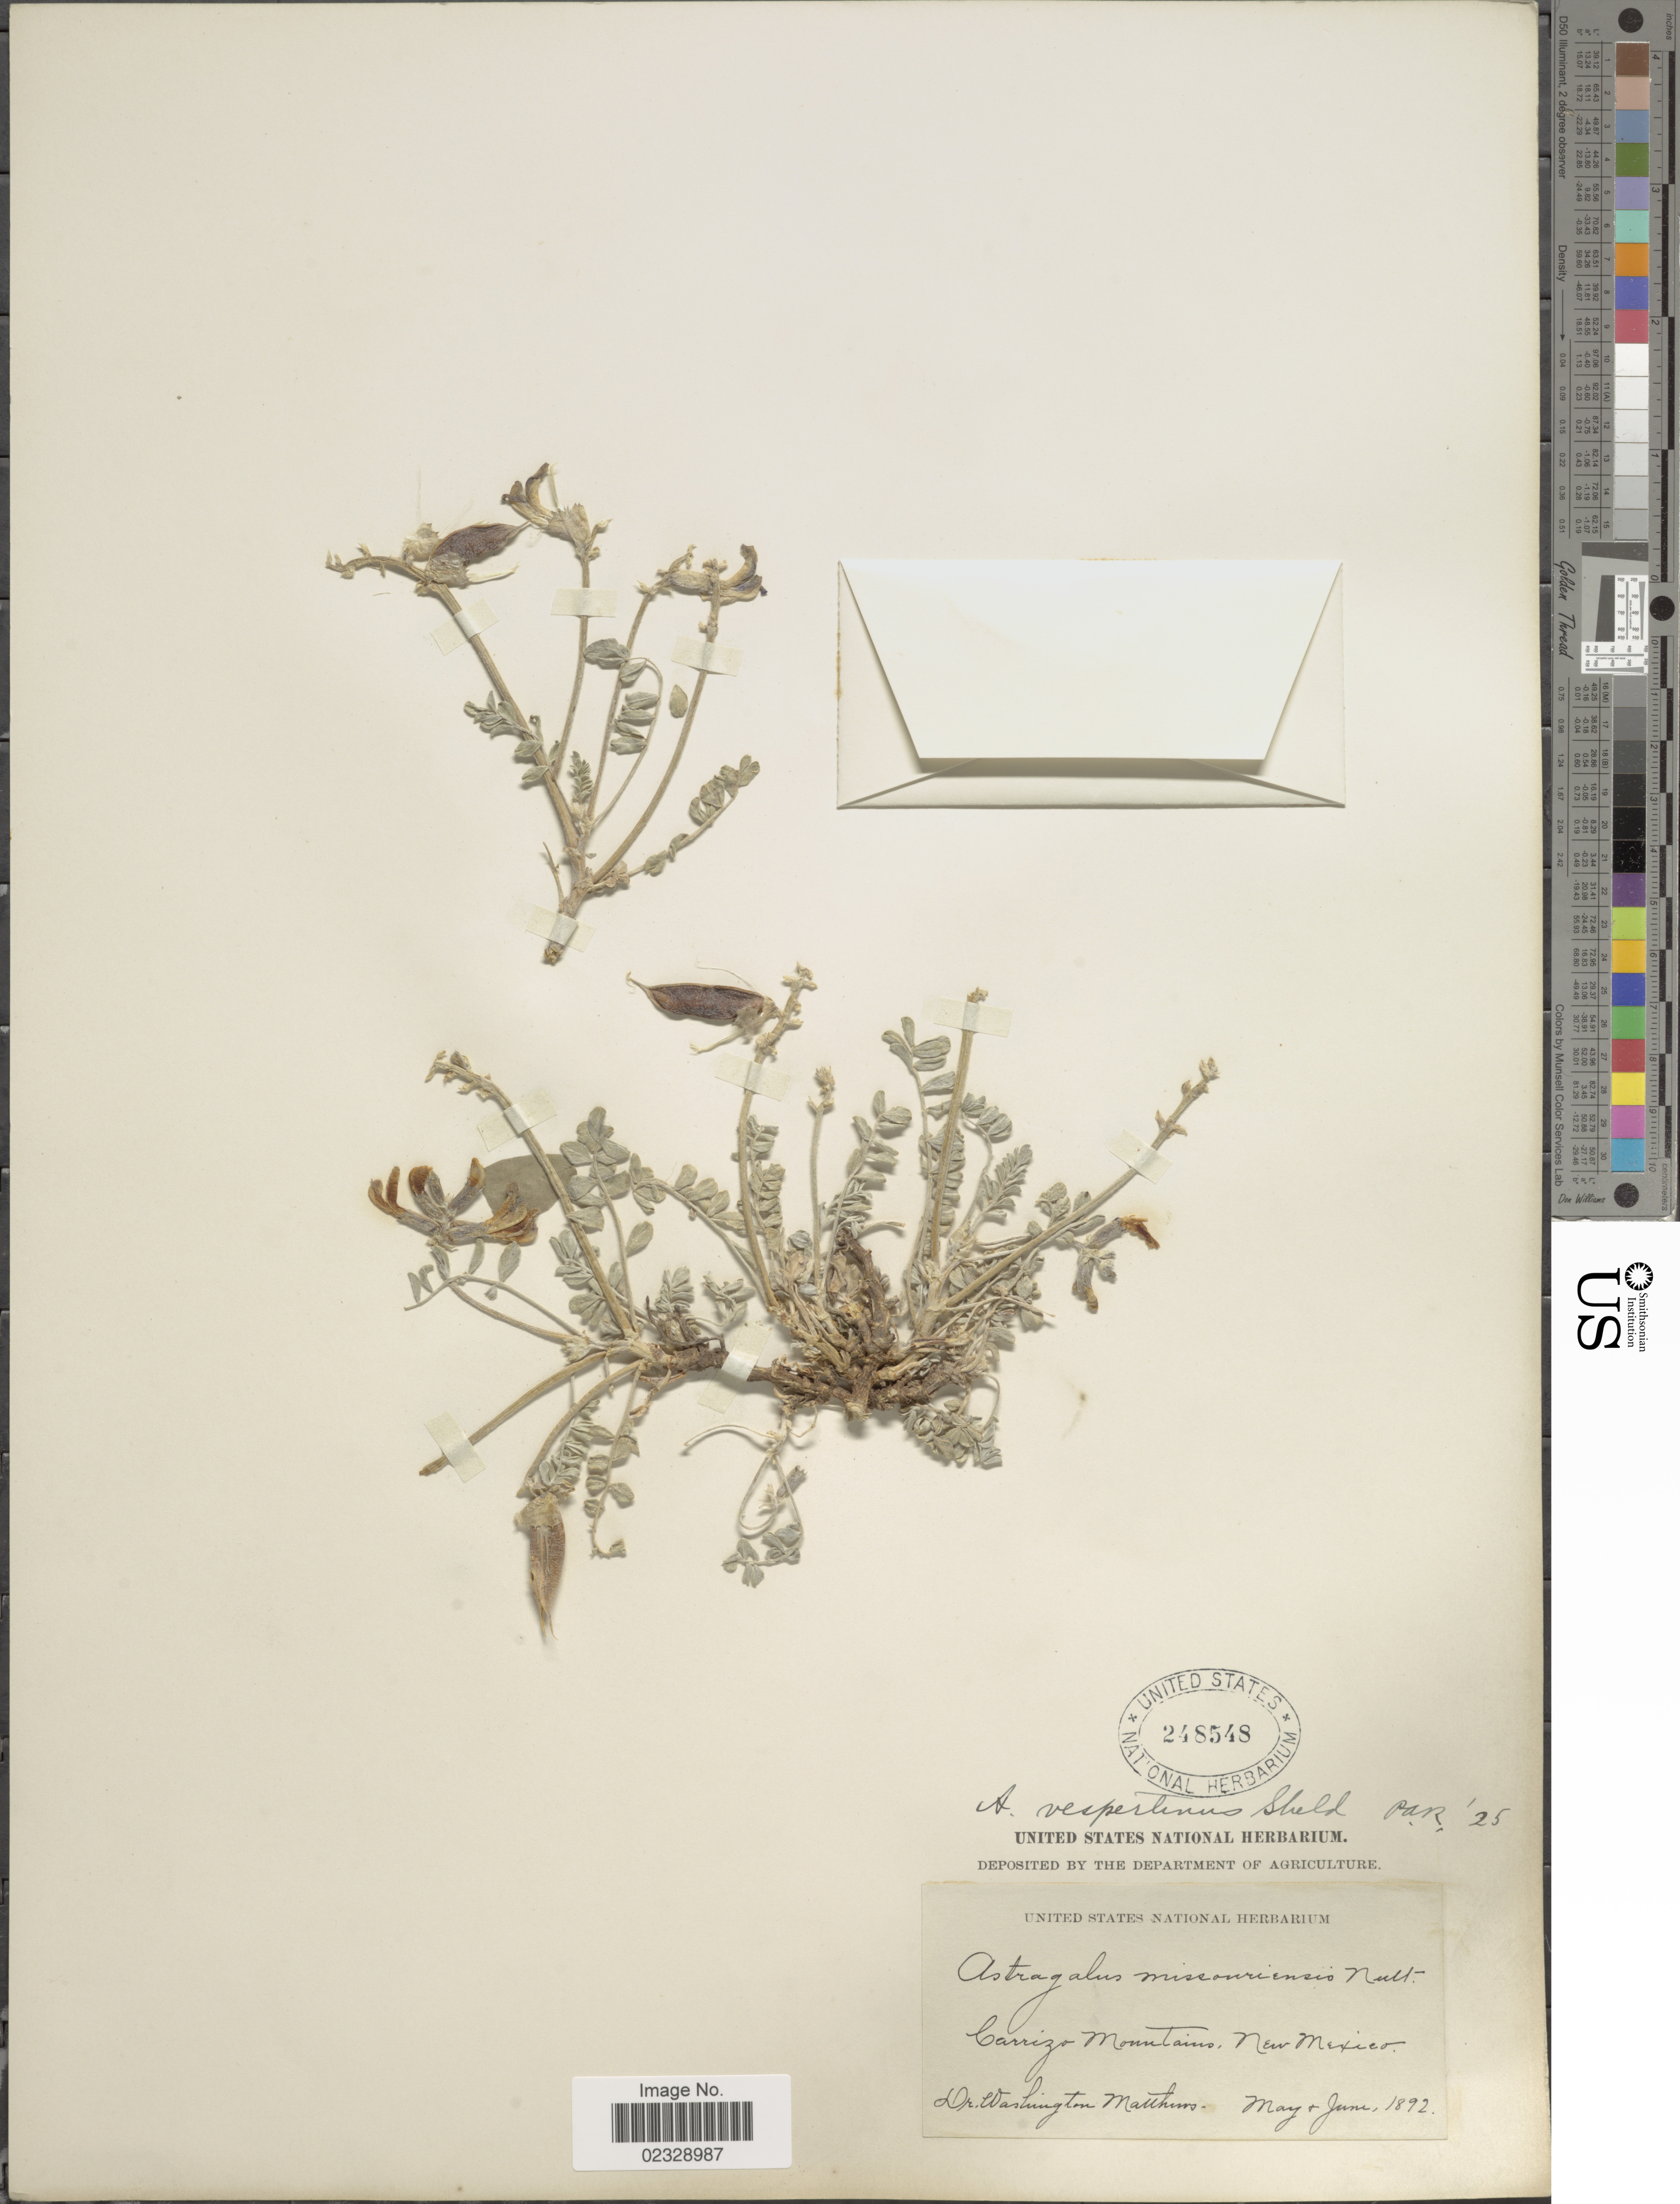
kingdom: Plantae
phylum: Tracheophyta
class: Magnoliopsida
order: Fabales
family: Fabaceae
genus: Astragalus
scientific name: Astragalus vespertinus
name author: E. Sheld.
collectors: W. Matthews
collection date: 1892-05/1892-06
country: United States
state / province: New Mexico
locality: Carrizo Mountains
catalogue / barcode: US 248548